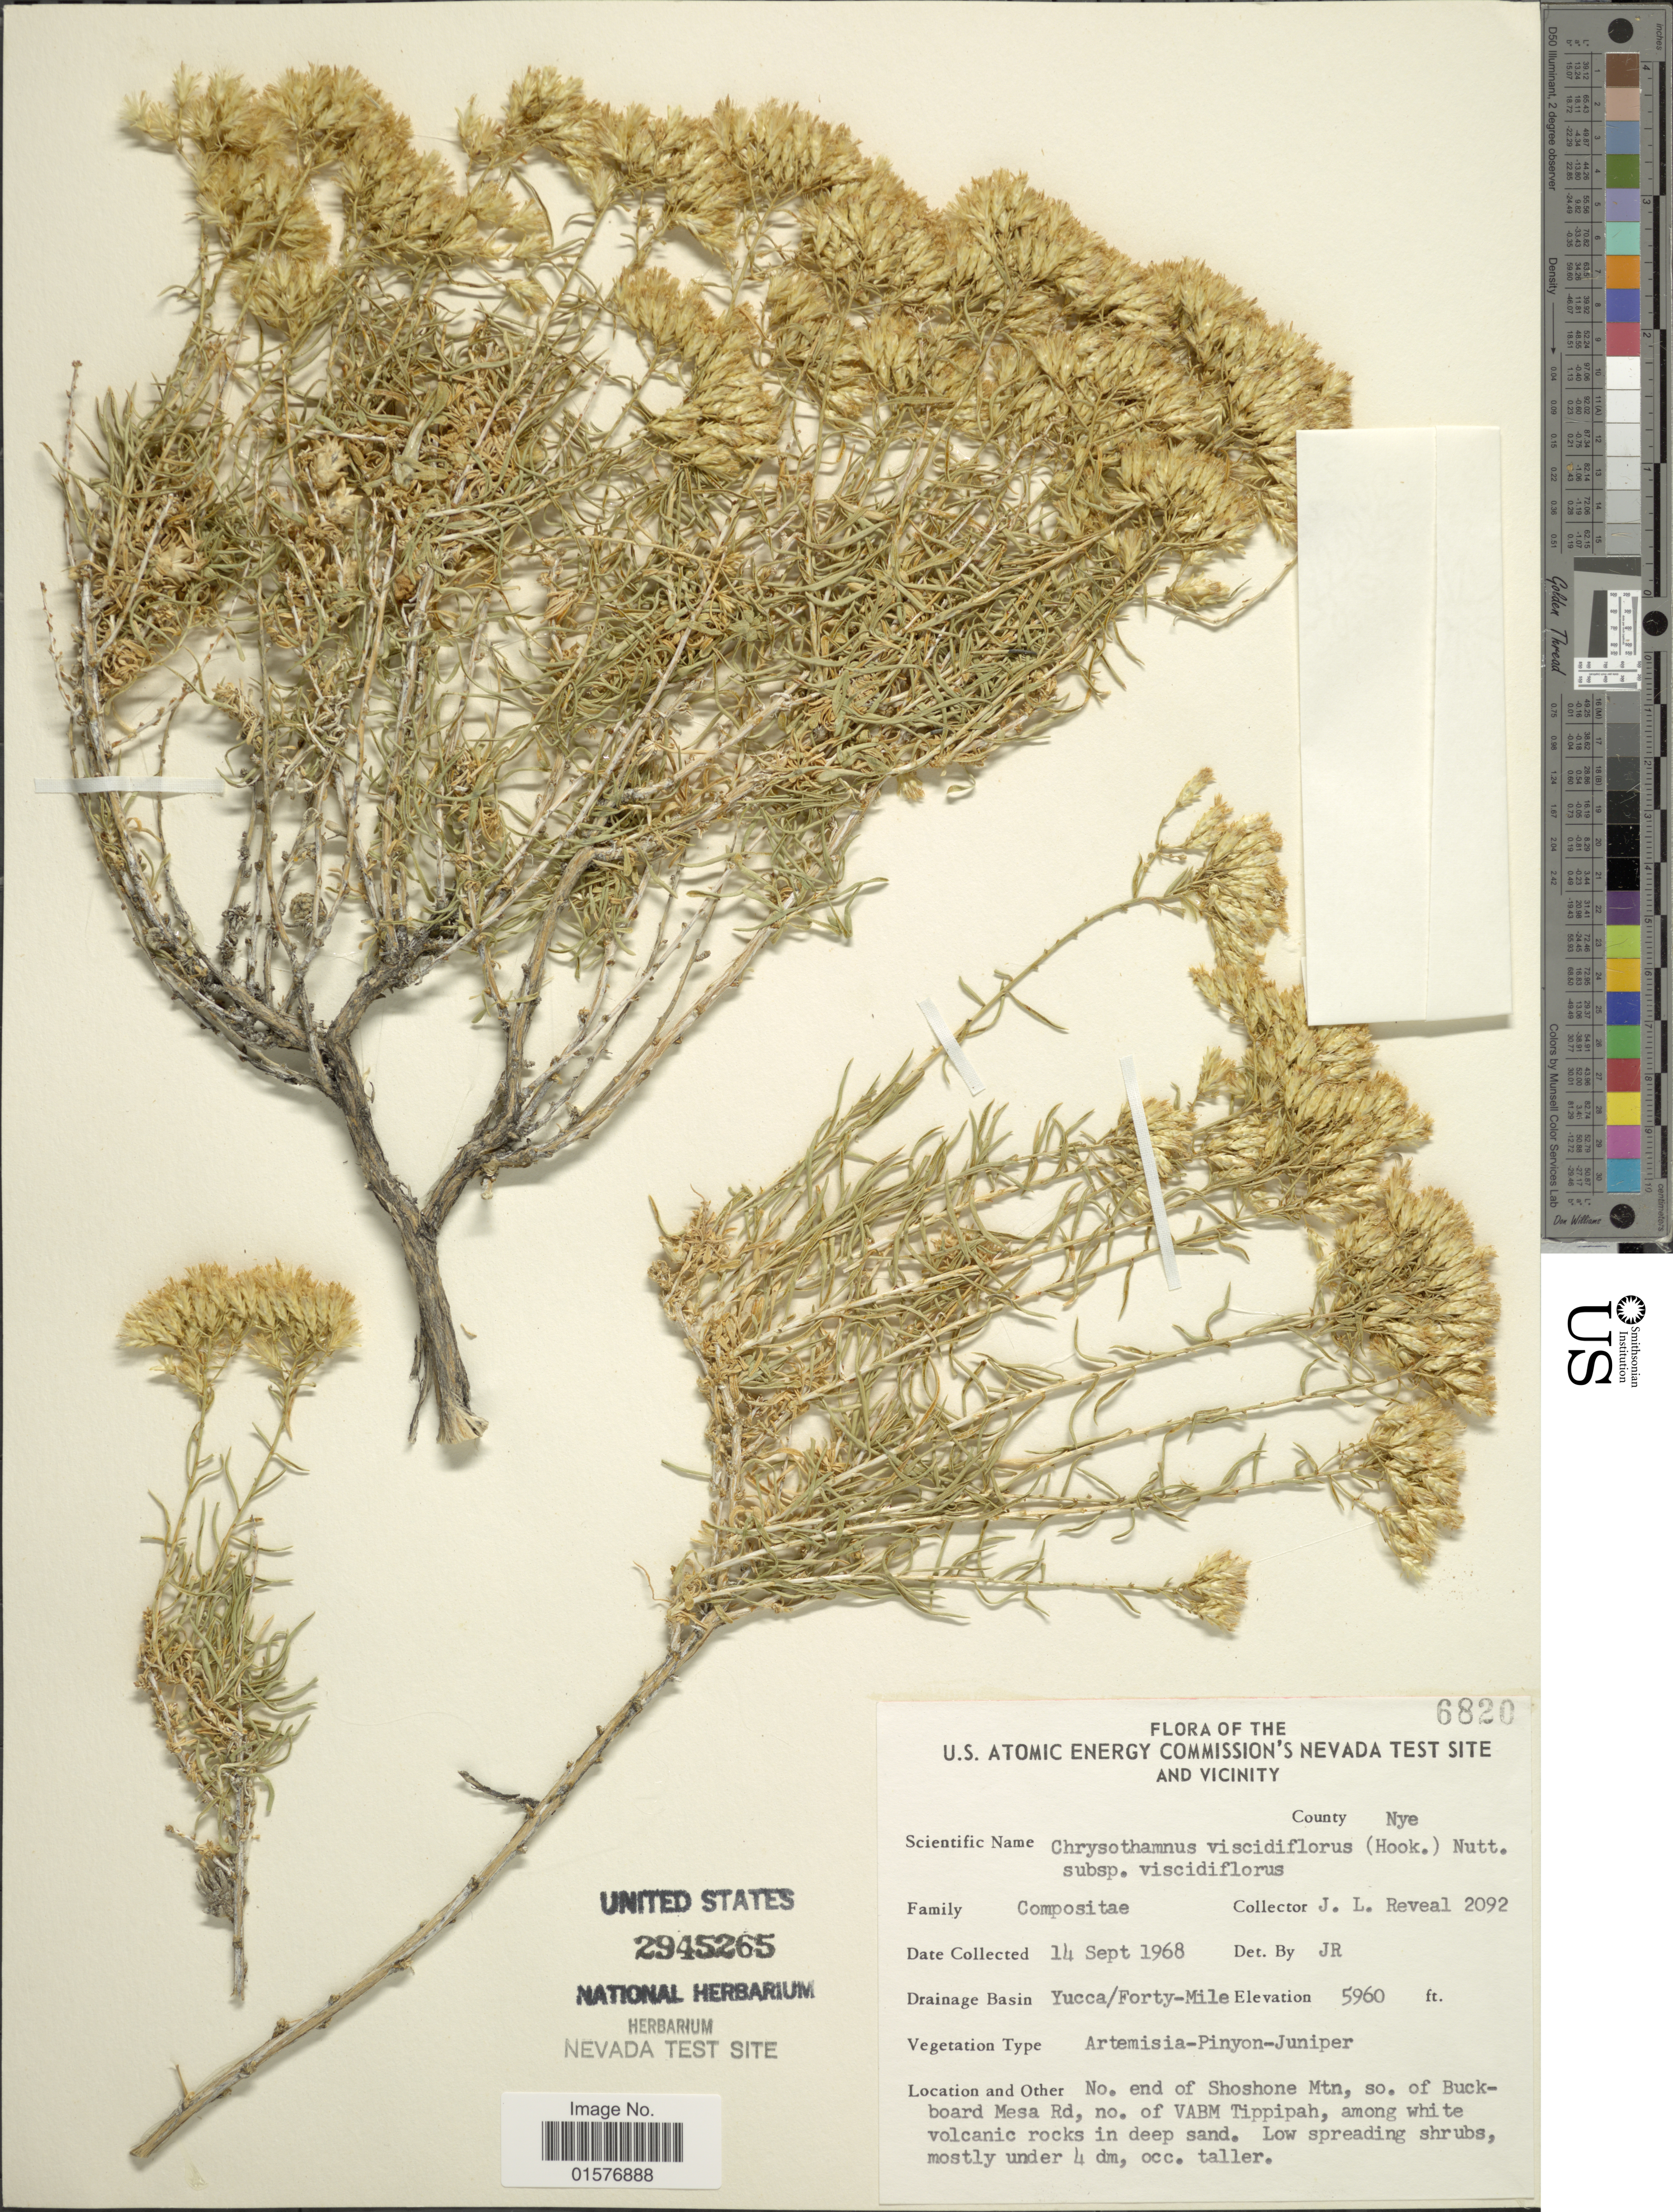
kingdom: Plantae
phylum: Tracheophyta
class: Magnoliopsida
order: Asterales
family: Asteraceae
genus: Chrysothamnus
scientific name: Chrysothamnus viscidiflorus subsp. viscidiflorus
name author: (Hook.) Nutt.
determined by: Urbatsch, Lowell E., Curator (LSU), Louisiana State University (UNITED STATES)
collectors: J. L. Reveal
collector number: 2092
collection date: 1968-09-14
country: United States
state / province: Nevada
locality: U. S. Atomic Energy Commission's Nevada Test Site And Vicinity, County Nye,Drainage Basin Yucca/Forty-Mile, No. end of Shoshone Mtn, so. of Buckboard Mesa Rd, no. of VABM Tippipah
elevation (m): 1817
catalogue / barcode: US 2945265